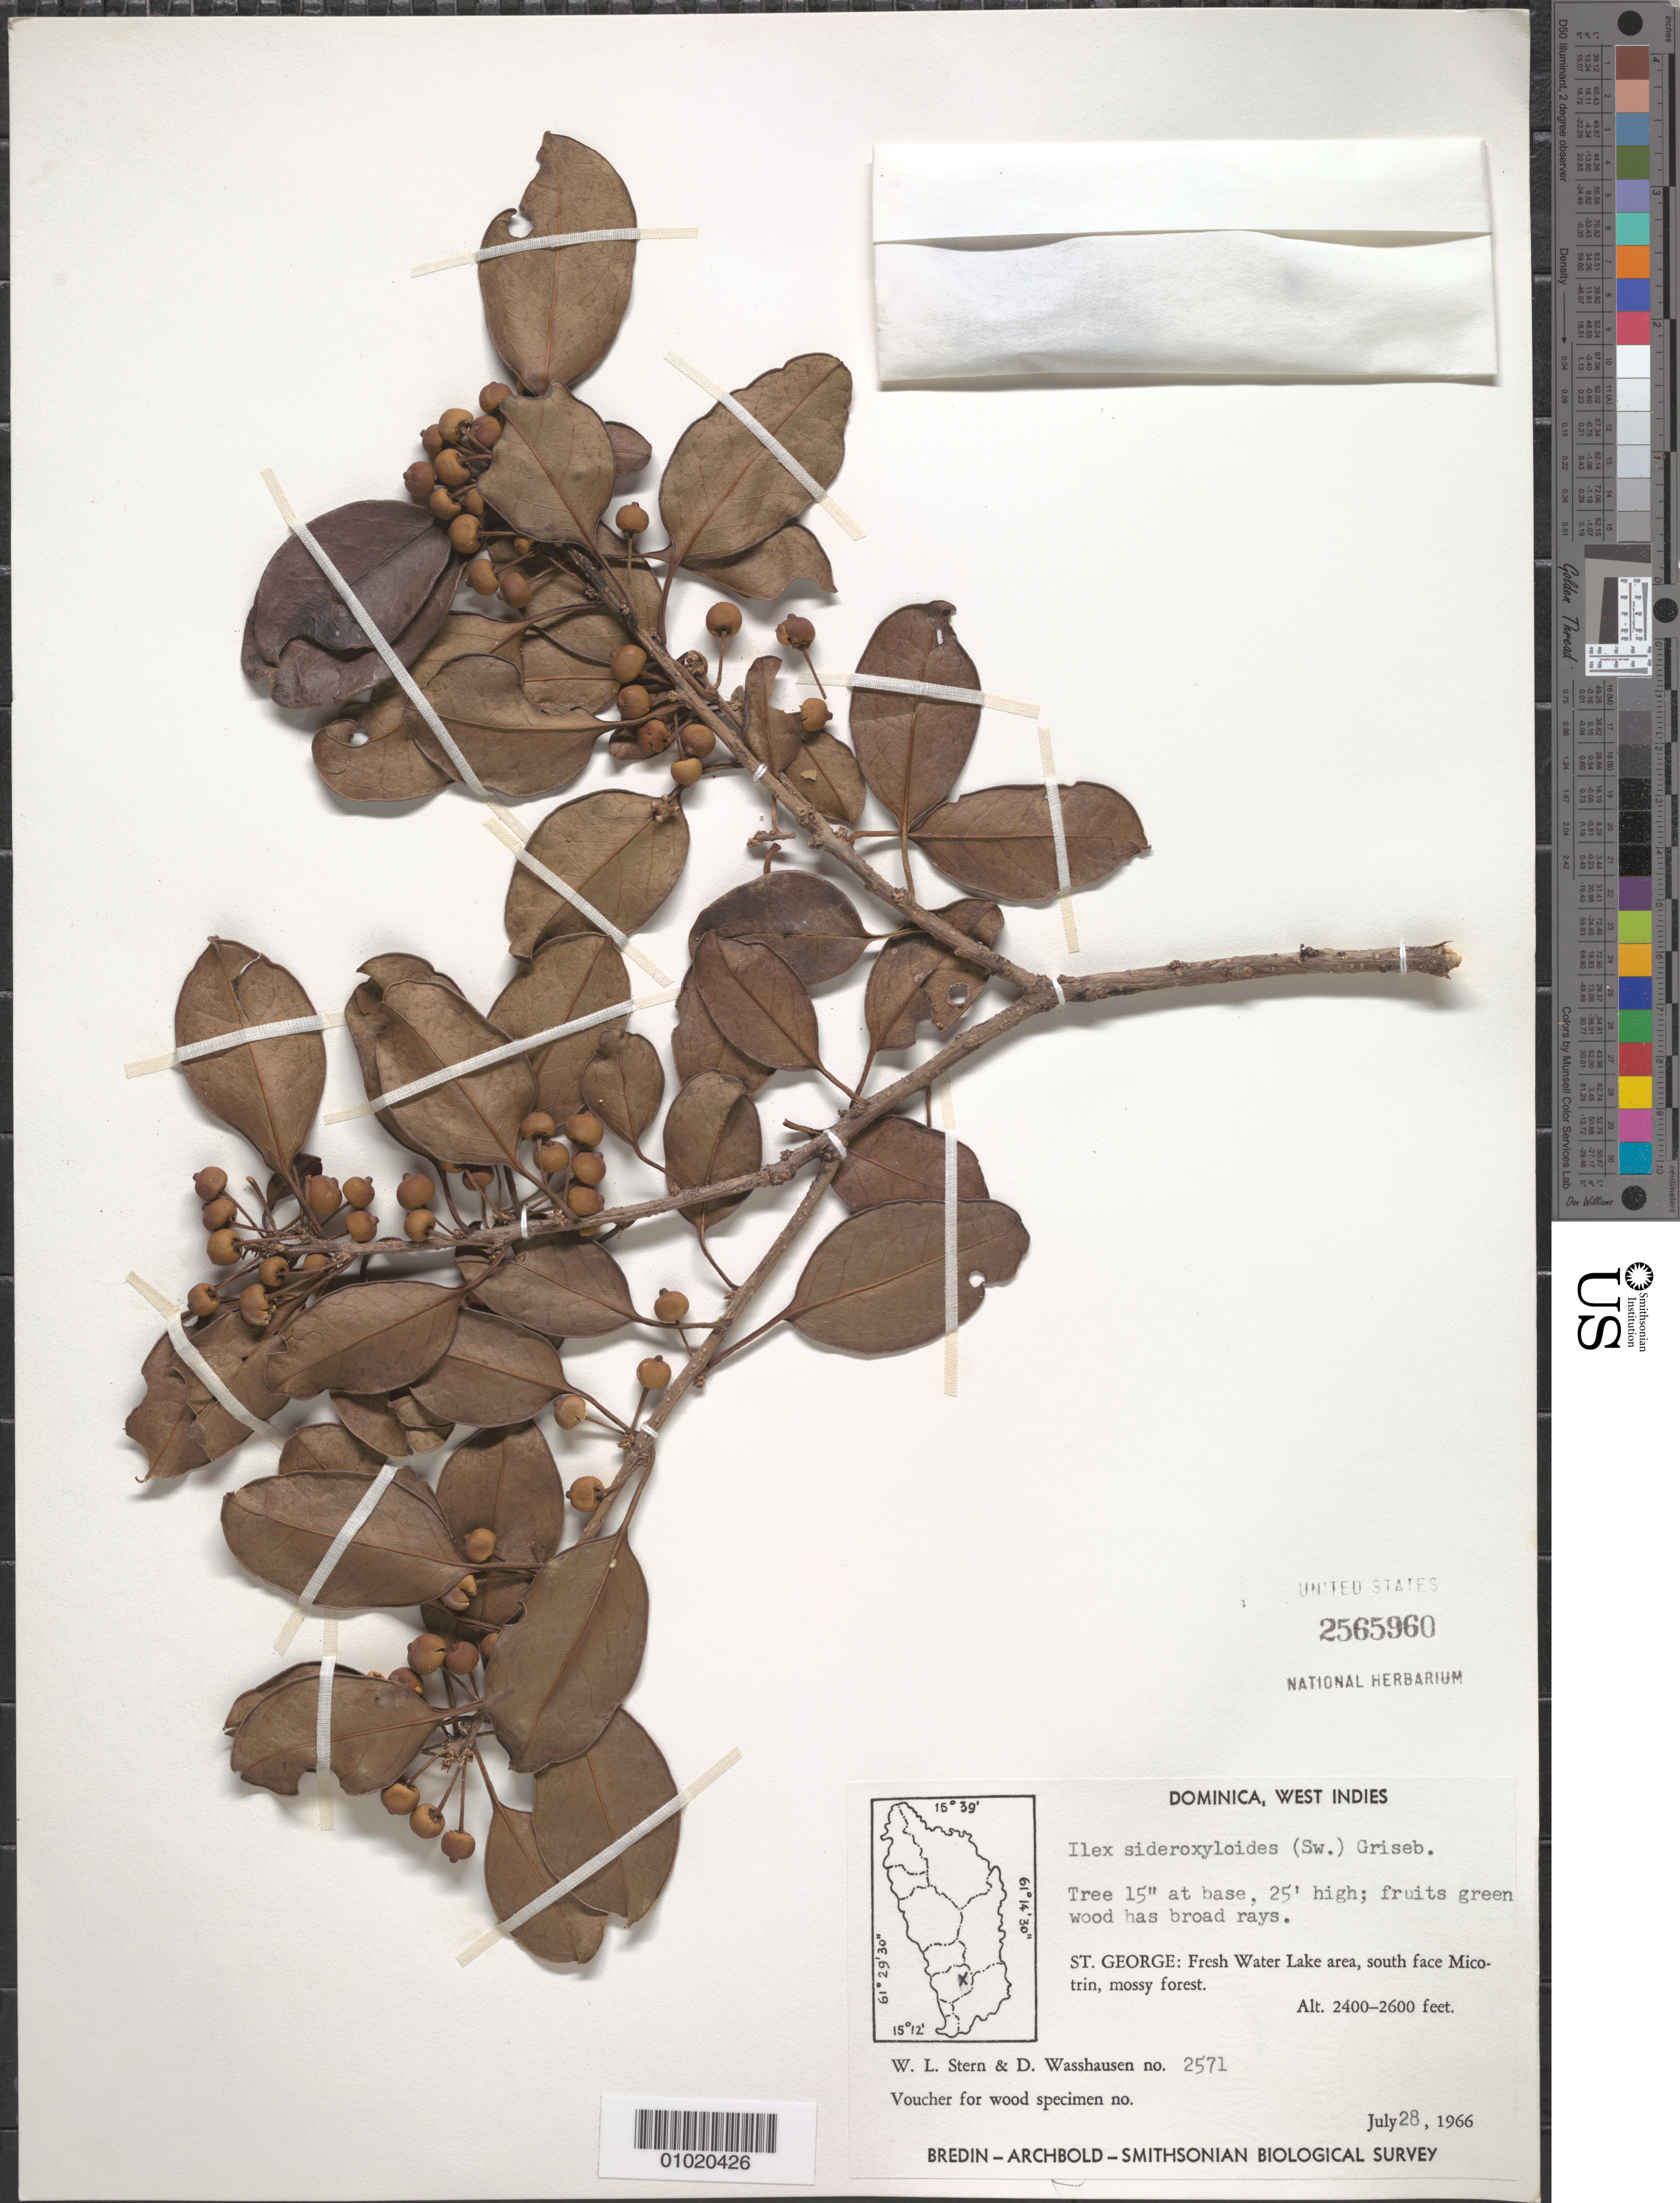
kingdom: Plantae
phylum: Tracheophyta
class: Magnoliopsida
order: Aquifoliales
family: Aquifoliaceae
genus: Ilex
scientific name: Ilex sideroxyloides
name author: (Sw.) Griseb.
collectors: W. L. Stern & D. C. Wasshausen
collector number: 2571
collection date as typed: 28 Jul 1966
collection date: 1966-07-28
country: Dominica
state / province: St. George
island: Dominica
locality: Fresh Water Lake area, south face of Micotrin, mossy forest.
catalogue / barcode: US 2565960